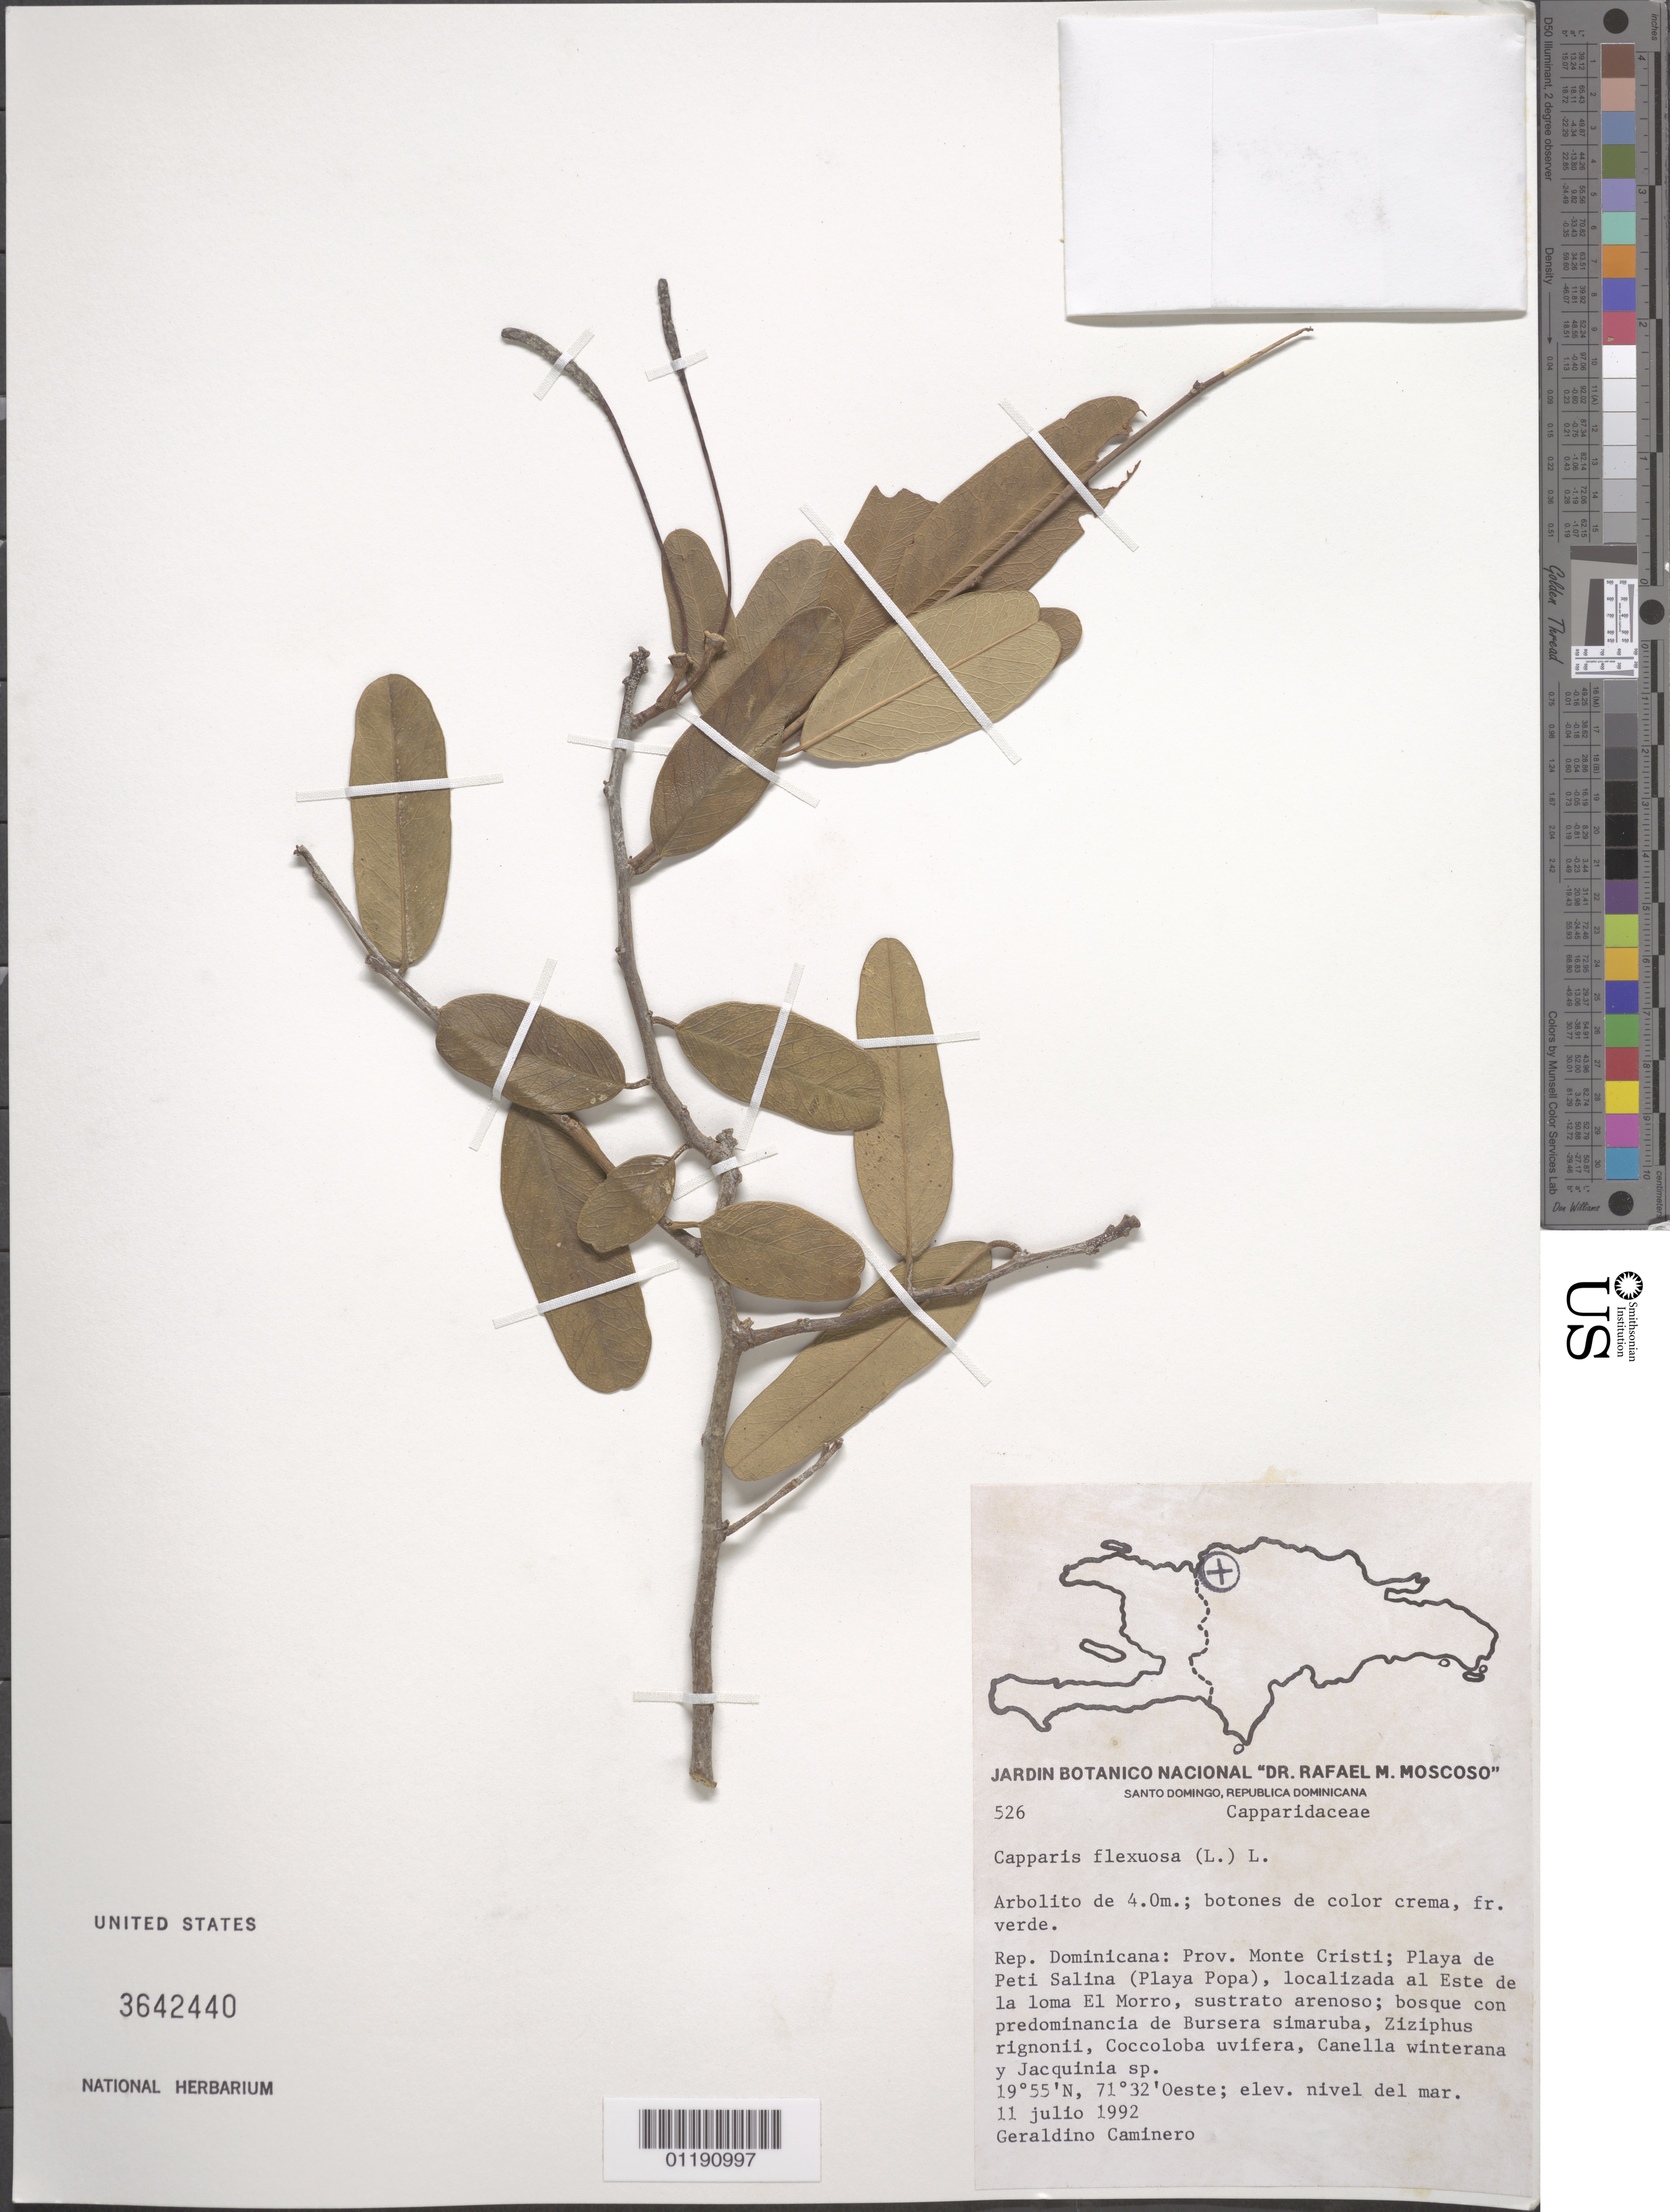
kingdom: Plantae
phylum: Tracheophyta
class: Magnoliopsida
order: Brassicales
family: Capparaceae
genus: Capparis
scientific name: Capparis flexuosa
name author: (L.) L.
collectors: G. Caminero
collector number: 526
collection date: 1992-07-11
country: Dominican Republic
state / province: Monte Cristi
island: Hispaniola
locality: Beach of Peti Salina (Popa Beach), located E of the hill El Morro.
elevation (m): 0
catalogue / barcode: US 3642440